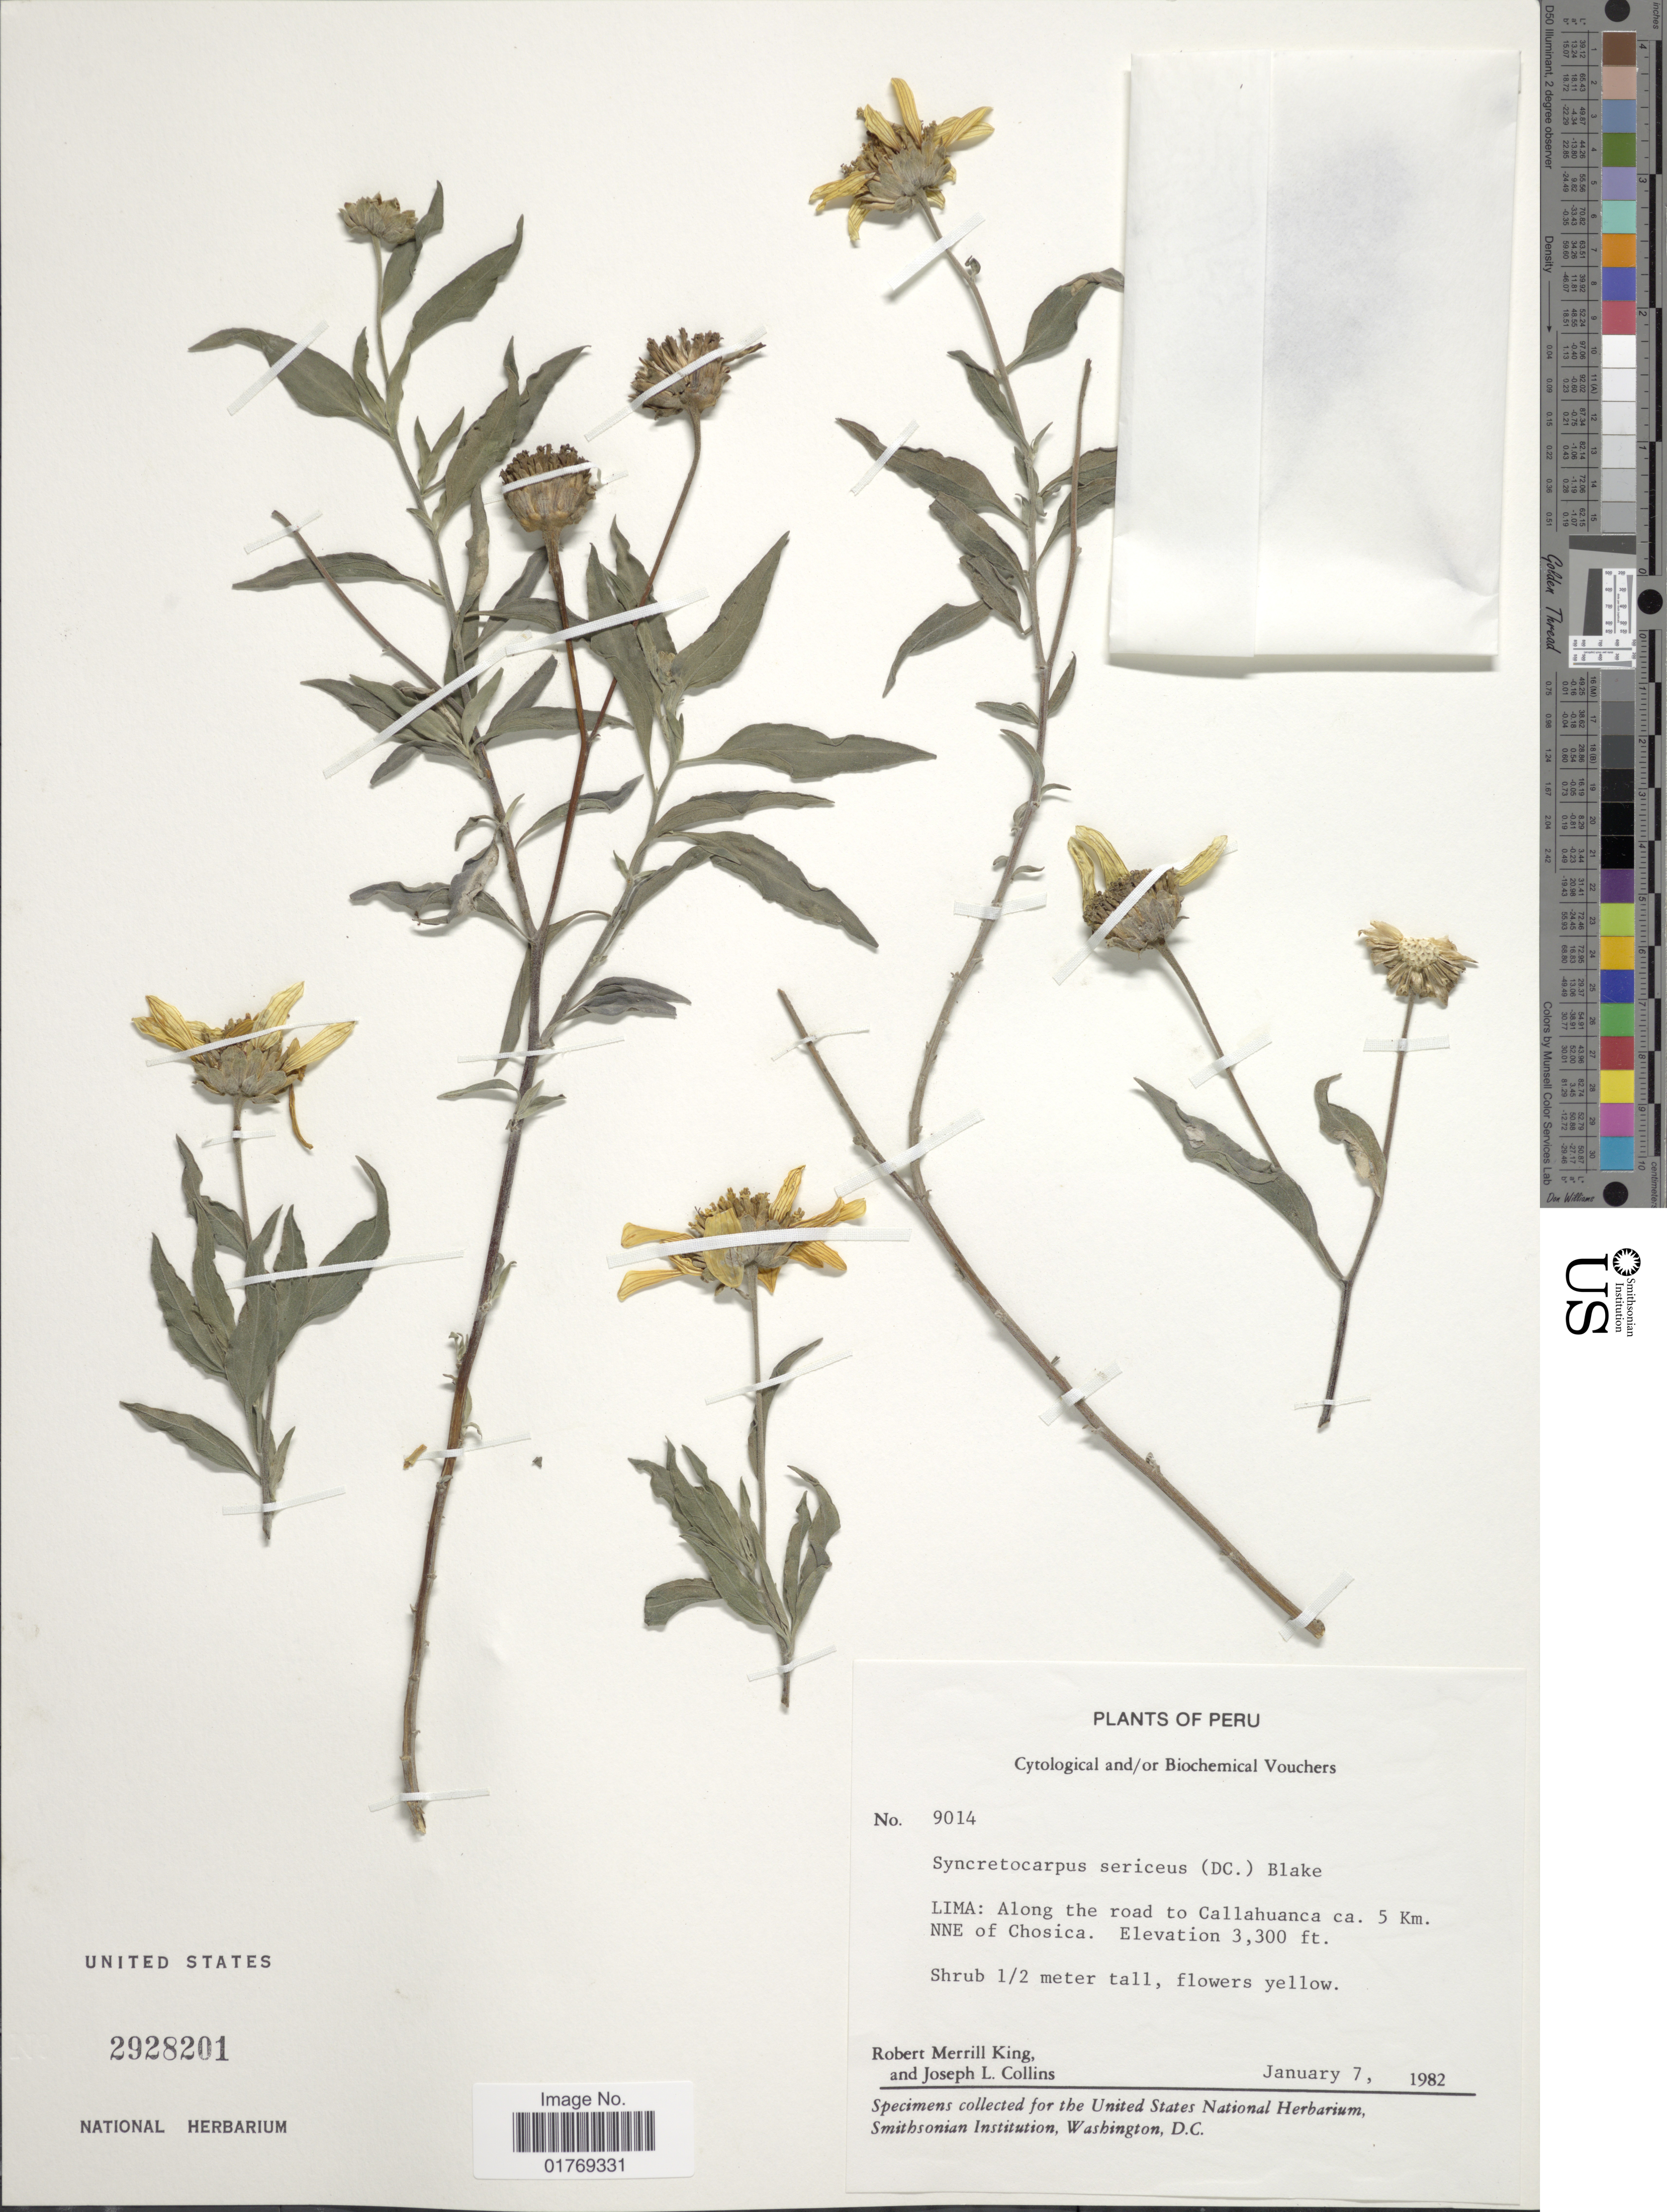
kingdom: Plantae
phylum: Tracheophyta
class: Magnoliopsida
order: Asterales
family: Asteraceae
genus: Syncretocarpus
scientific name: Syncretocarpus sericeus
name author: S.F. Blake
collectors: R. M. King & J. L. Collins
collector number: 9014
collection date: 1982-01-07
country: Peru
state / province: Lima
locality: Along the road to Callahuanca ca. 5 Km. NNE of Chosica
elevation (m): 1006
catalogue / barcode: US 2928201